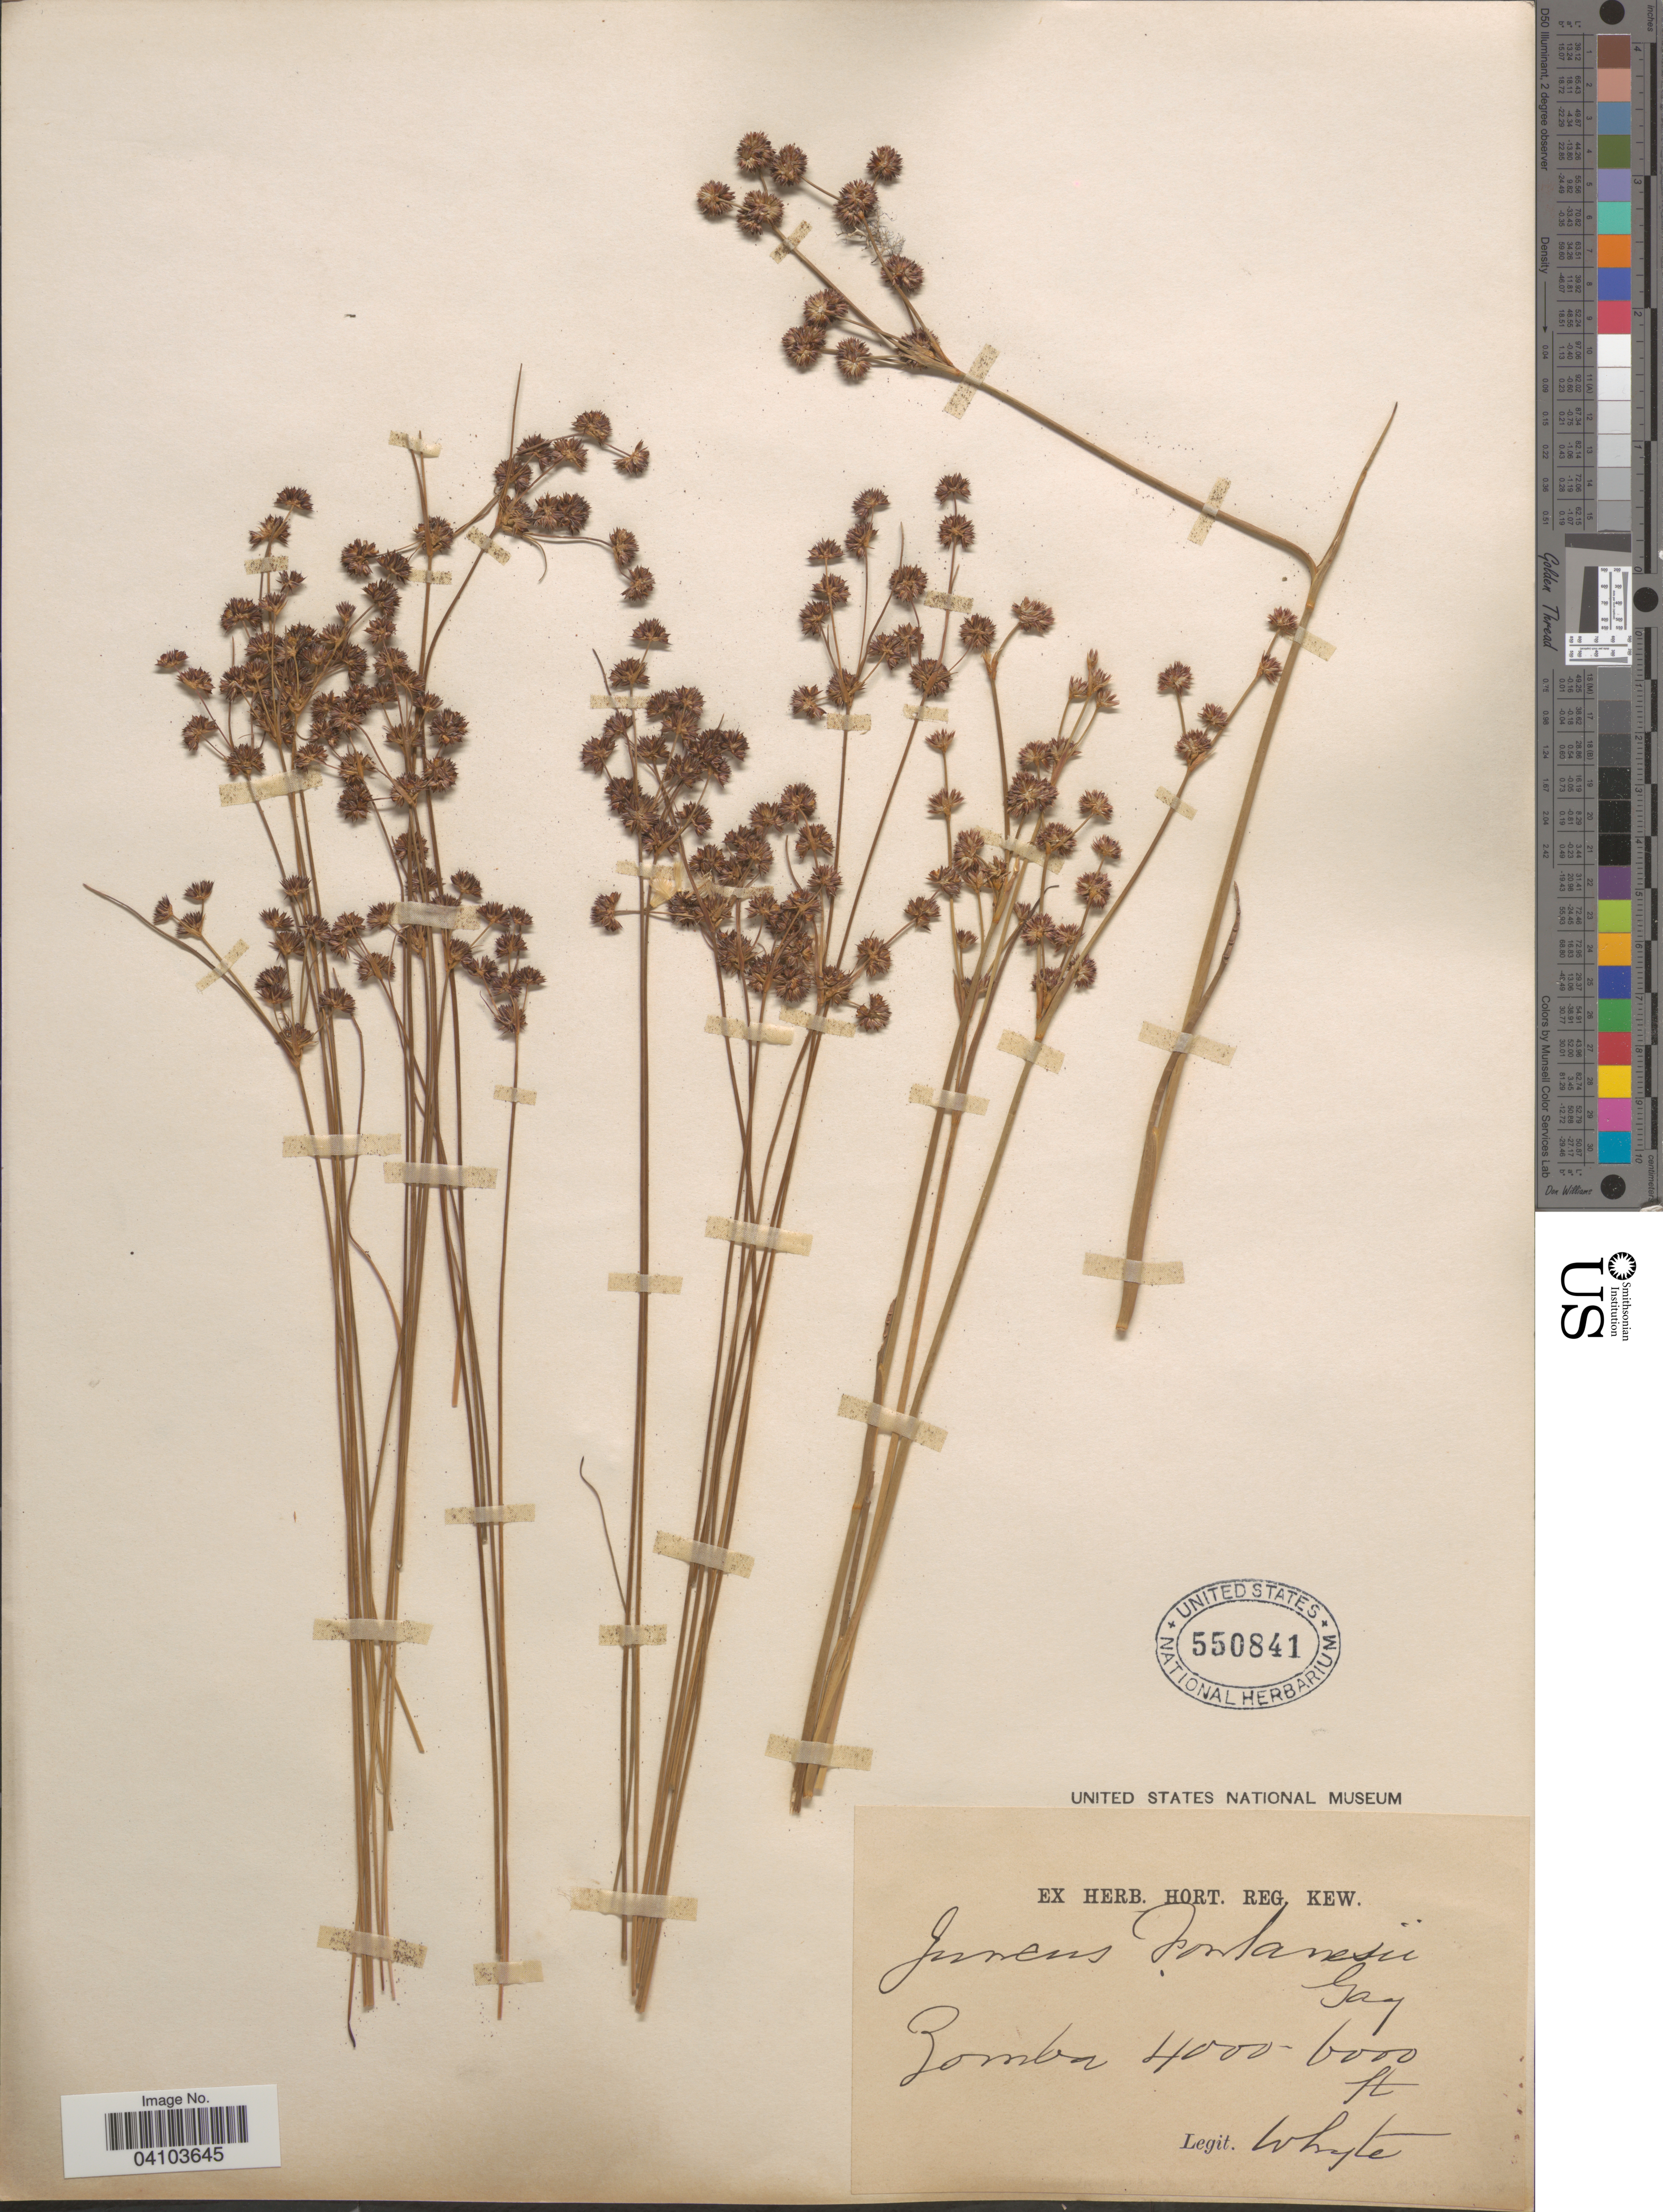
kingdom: Plantae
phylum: Tracheophyta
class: Liliopsida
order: Poales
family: Juncaceae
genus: Juncus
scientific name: Juncus fontanesii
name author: J. Gay ex Laharpe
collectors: Whyte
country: Malawi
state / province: Southern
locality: Zomba.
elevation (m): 1219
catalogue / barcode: US 550841